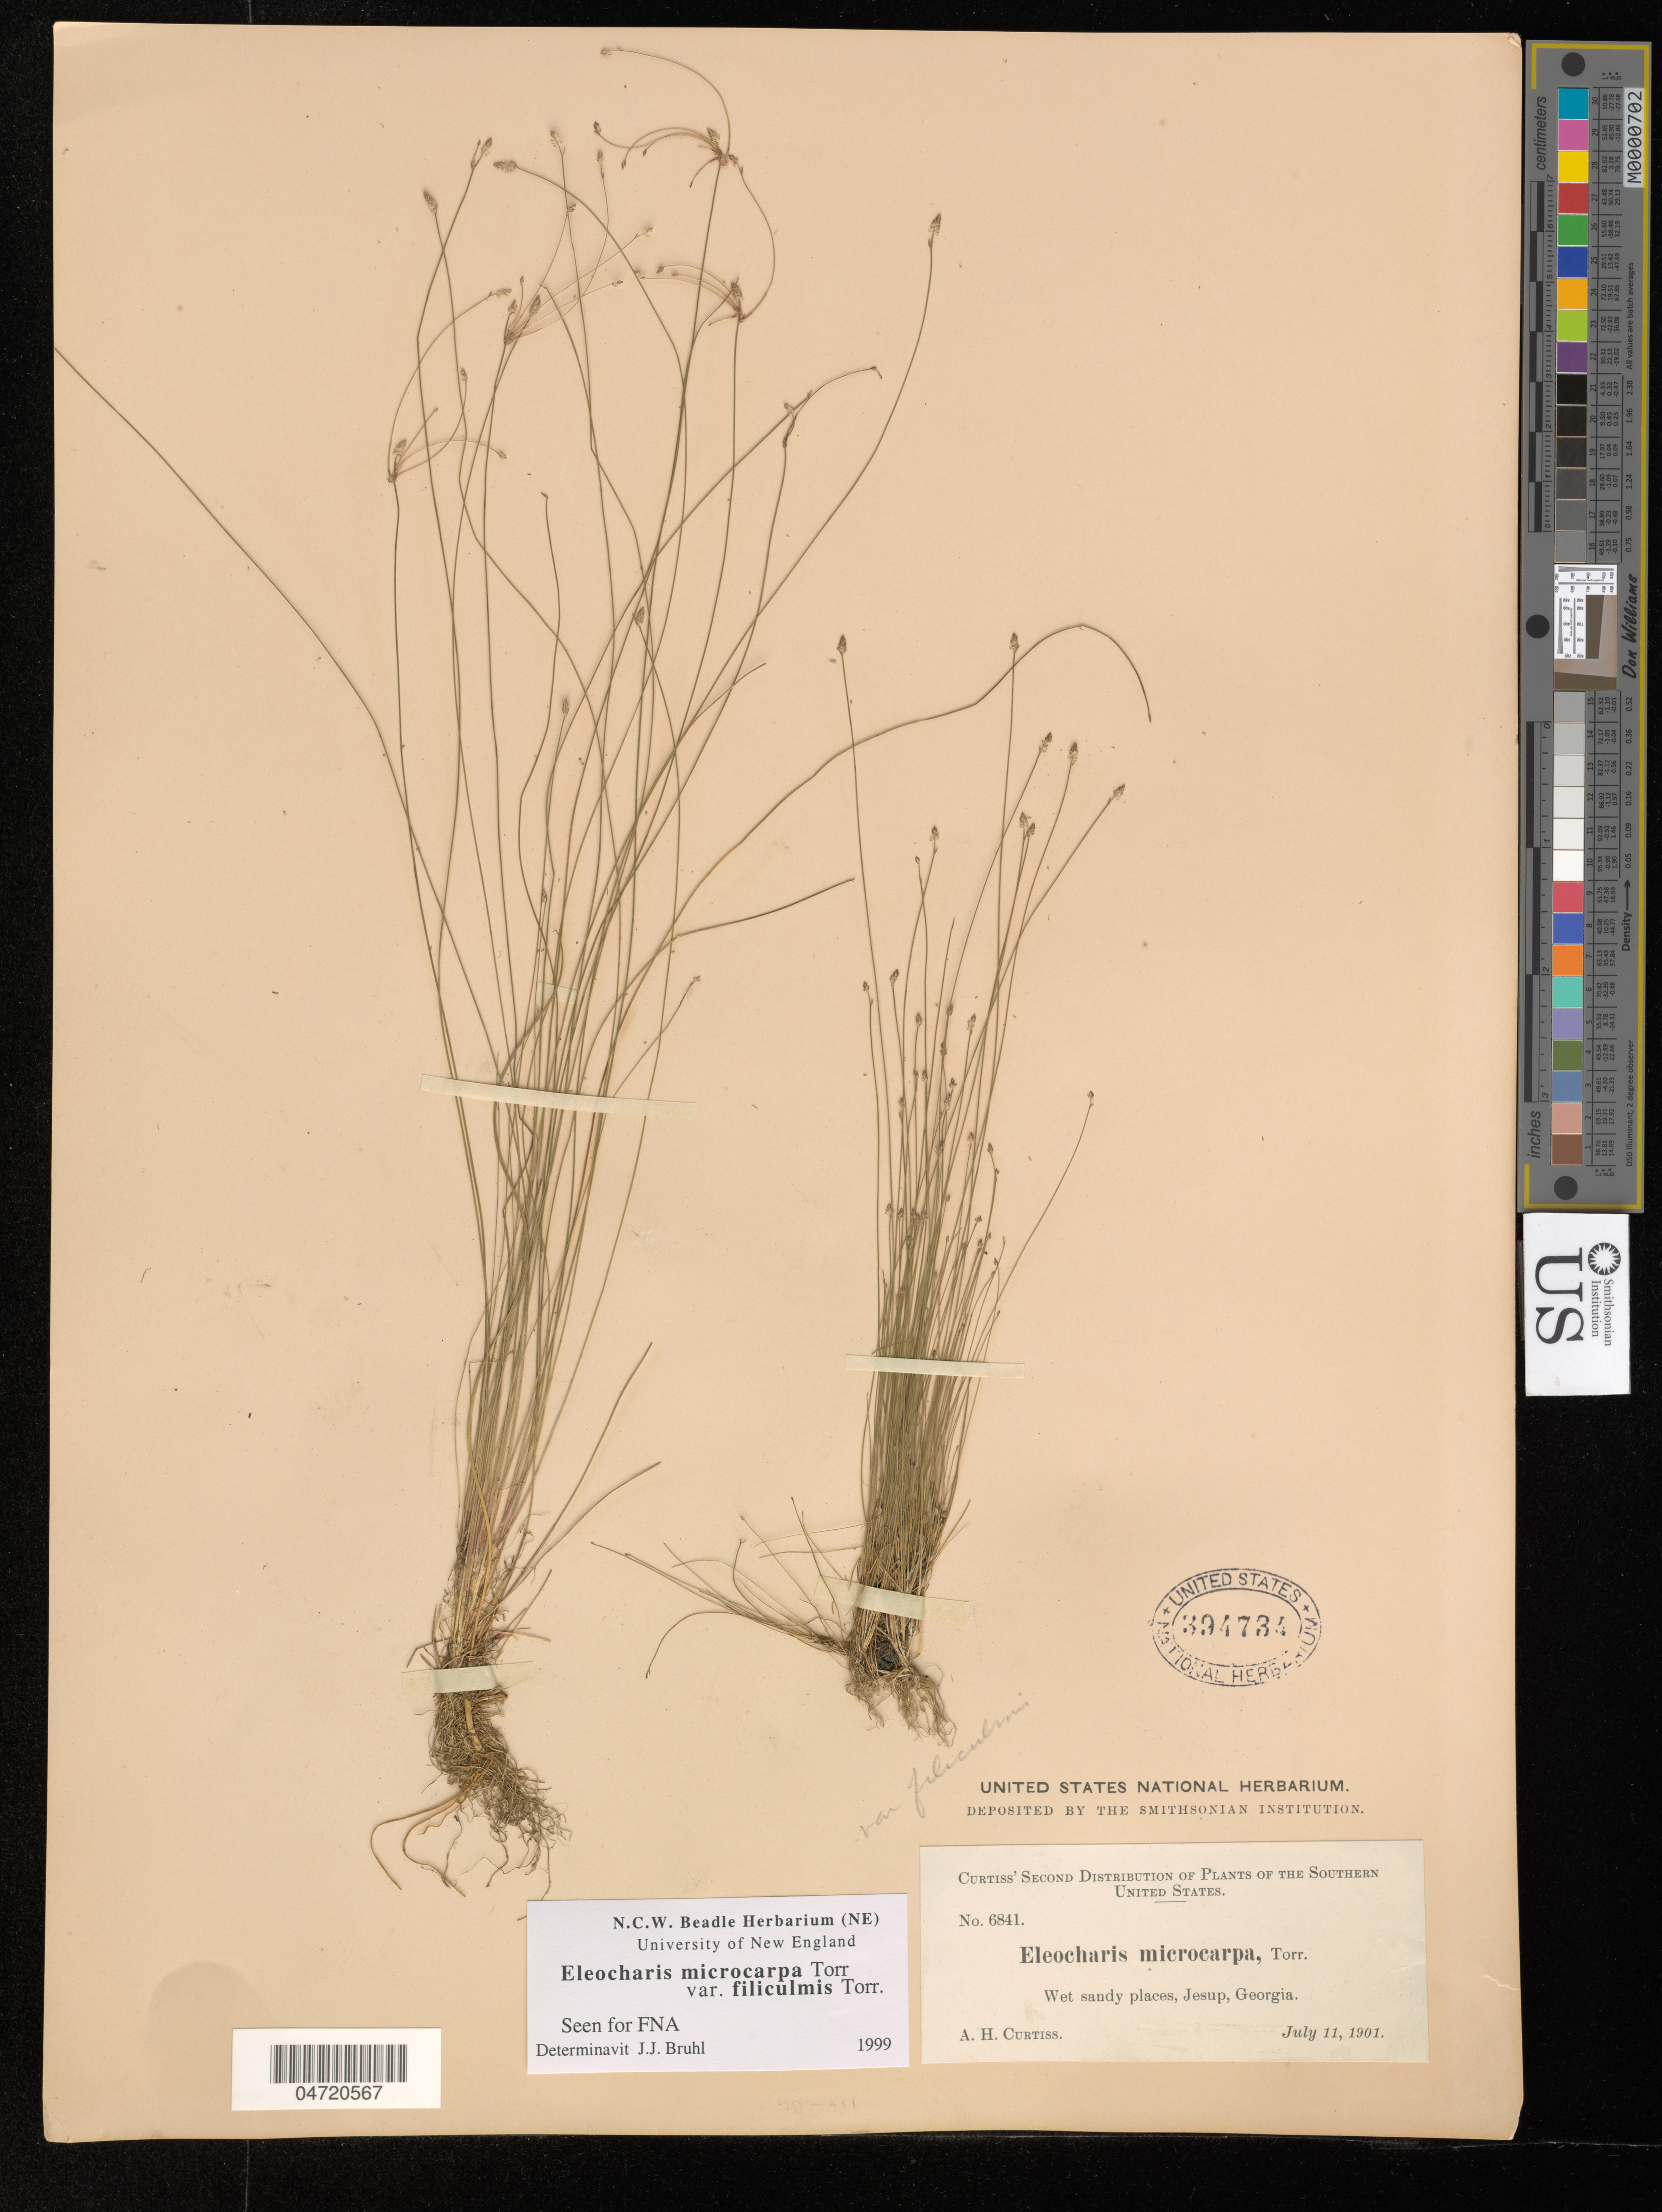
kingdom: Plantae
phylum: Tracheophyta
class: Liliopsida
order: Poales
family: Cyperaceae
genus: Eleocharis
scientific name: Eleocharis microcarpa var. filiculmis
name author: Torr.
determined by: Bruhl, J. J., (NE), University of New England (AUSTRALIA)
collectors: A. H. Curtiss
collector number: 6841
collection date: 1901-07-11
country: United States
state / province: Georgia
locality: Jesup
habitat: Wet sandy places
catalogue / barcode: US 394734